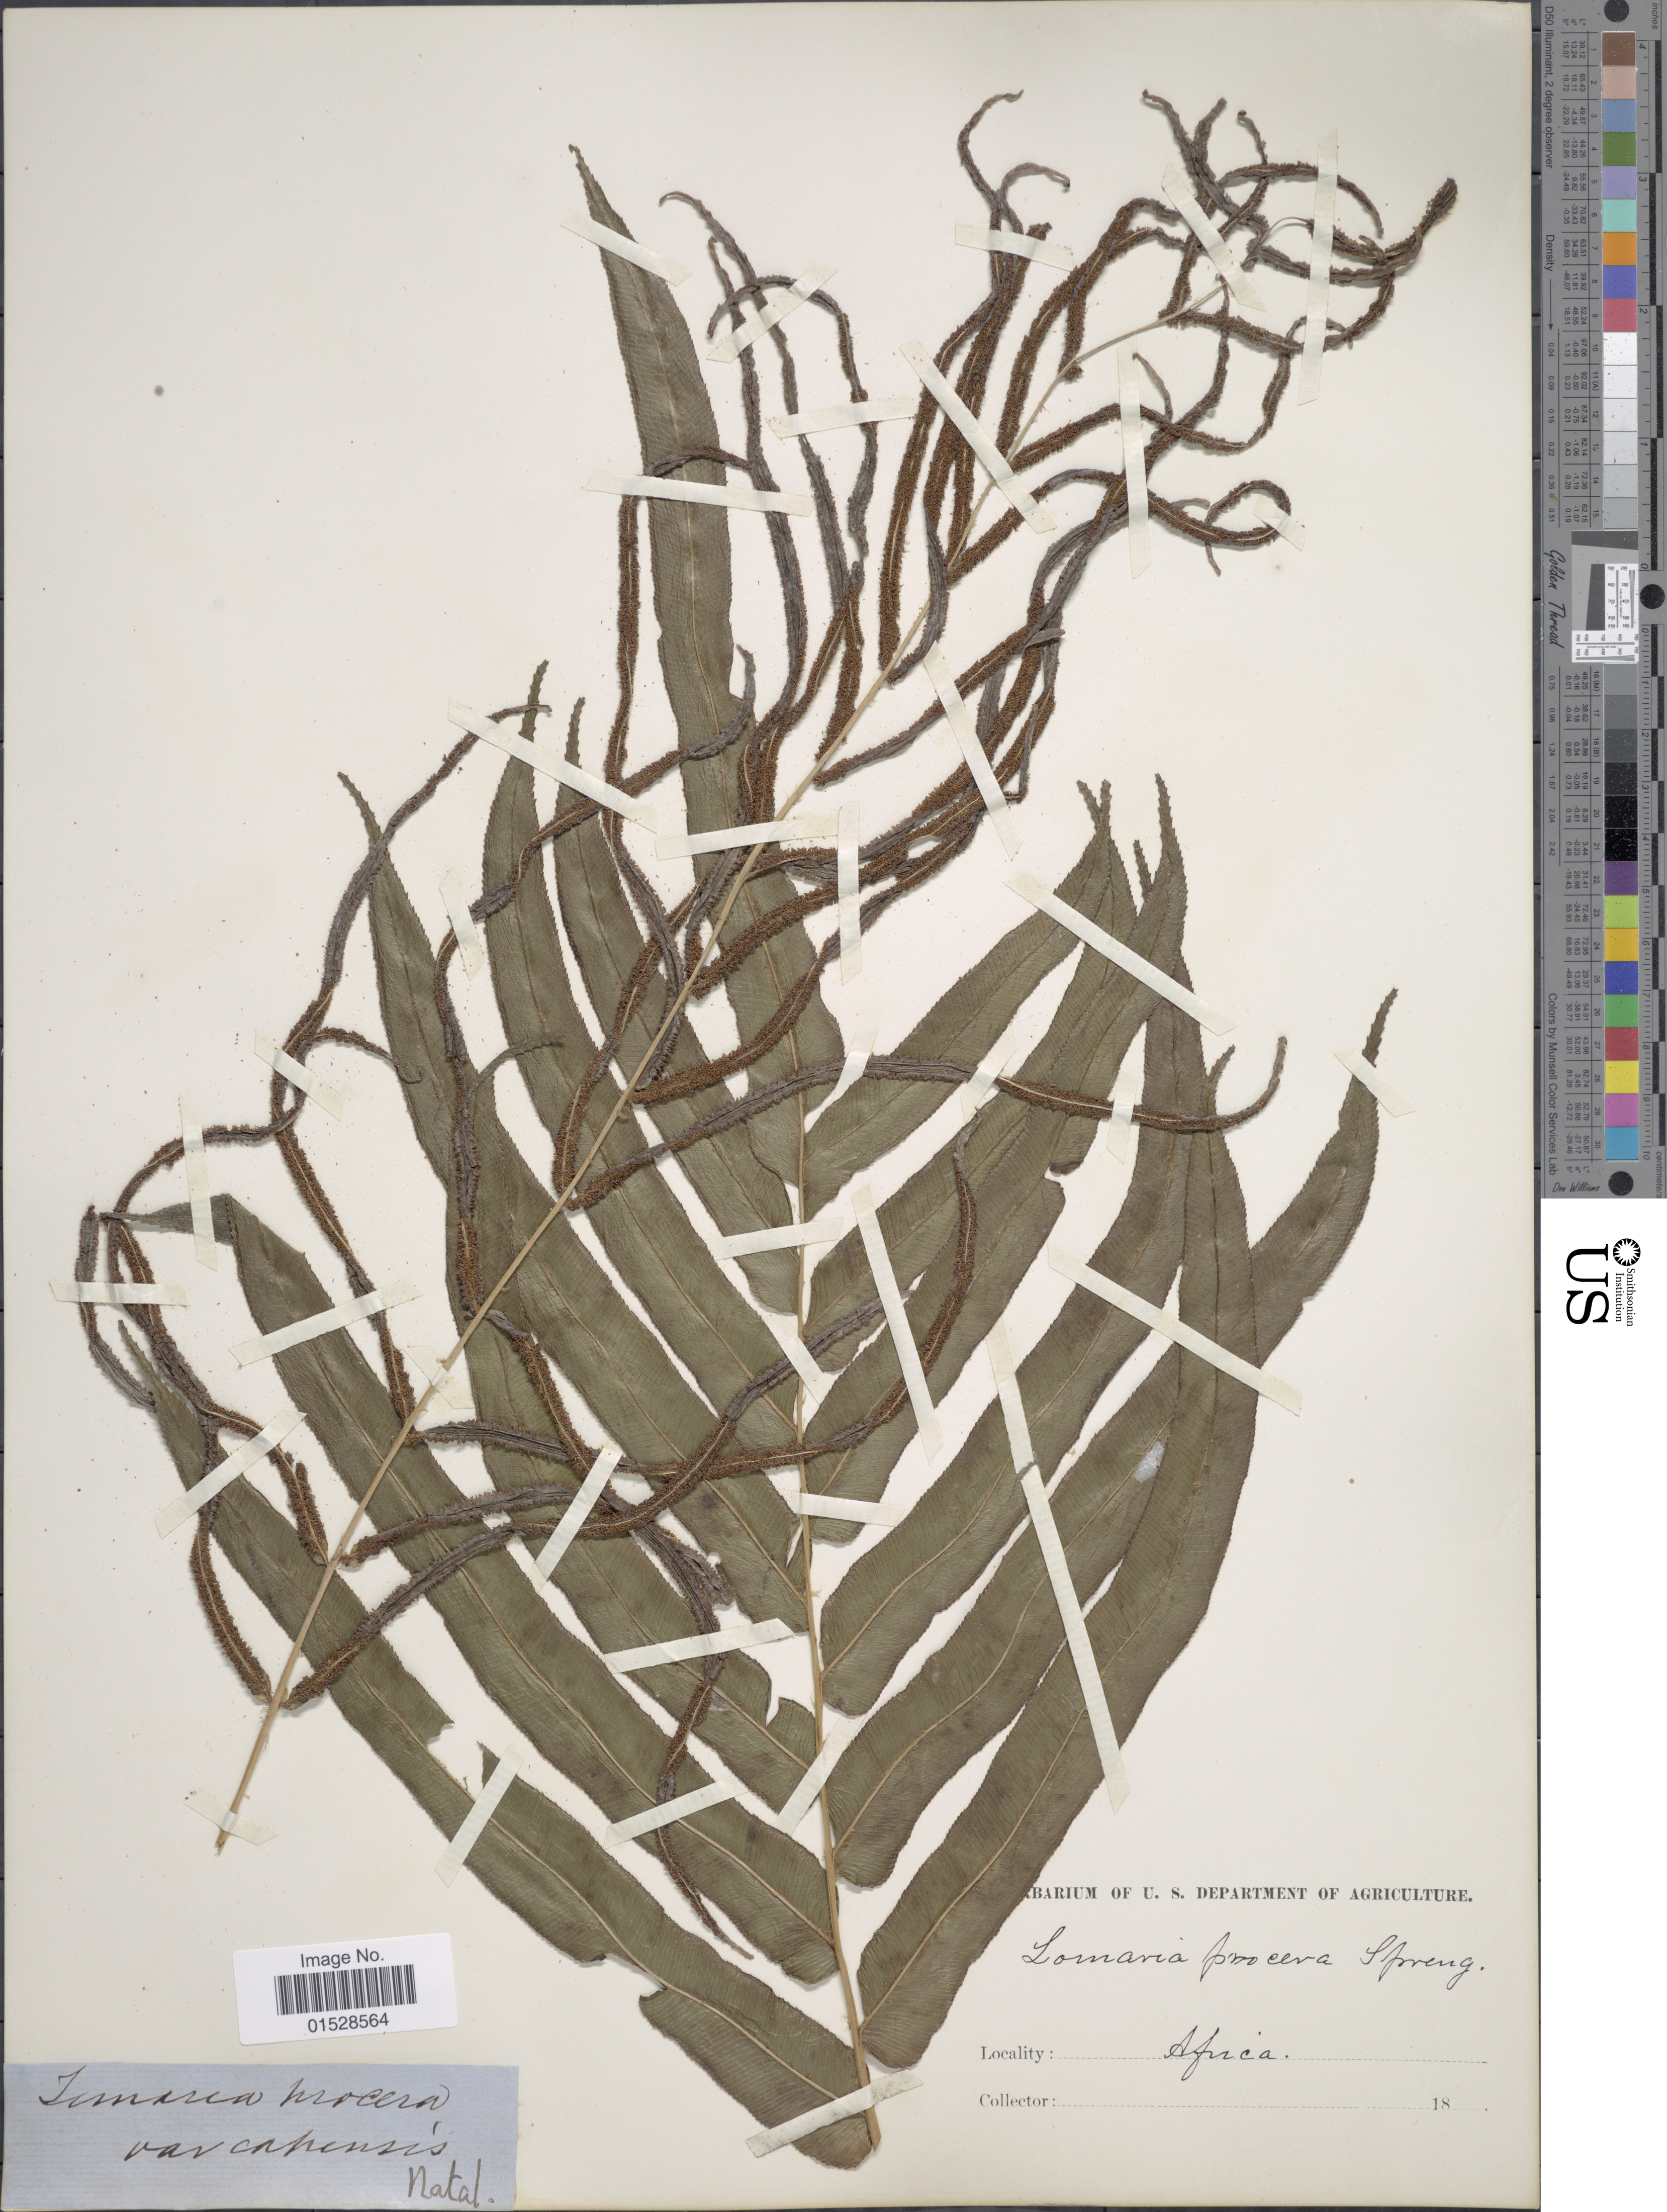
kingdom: Plantae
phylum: Tracheophyta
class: Polypodiopsida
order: Polypodiales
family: Blechnaceae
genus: Blechnum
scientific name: Blechnum capense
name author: (L.) Schltdl.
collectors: Facchini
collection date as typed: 18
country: South Africa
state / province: KwaZulu-Natal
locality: Natal.